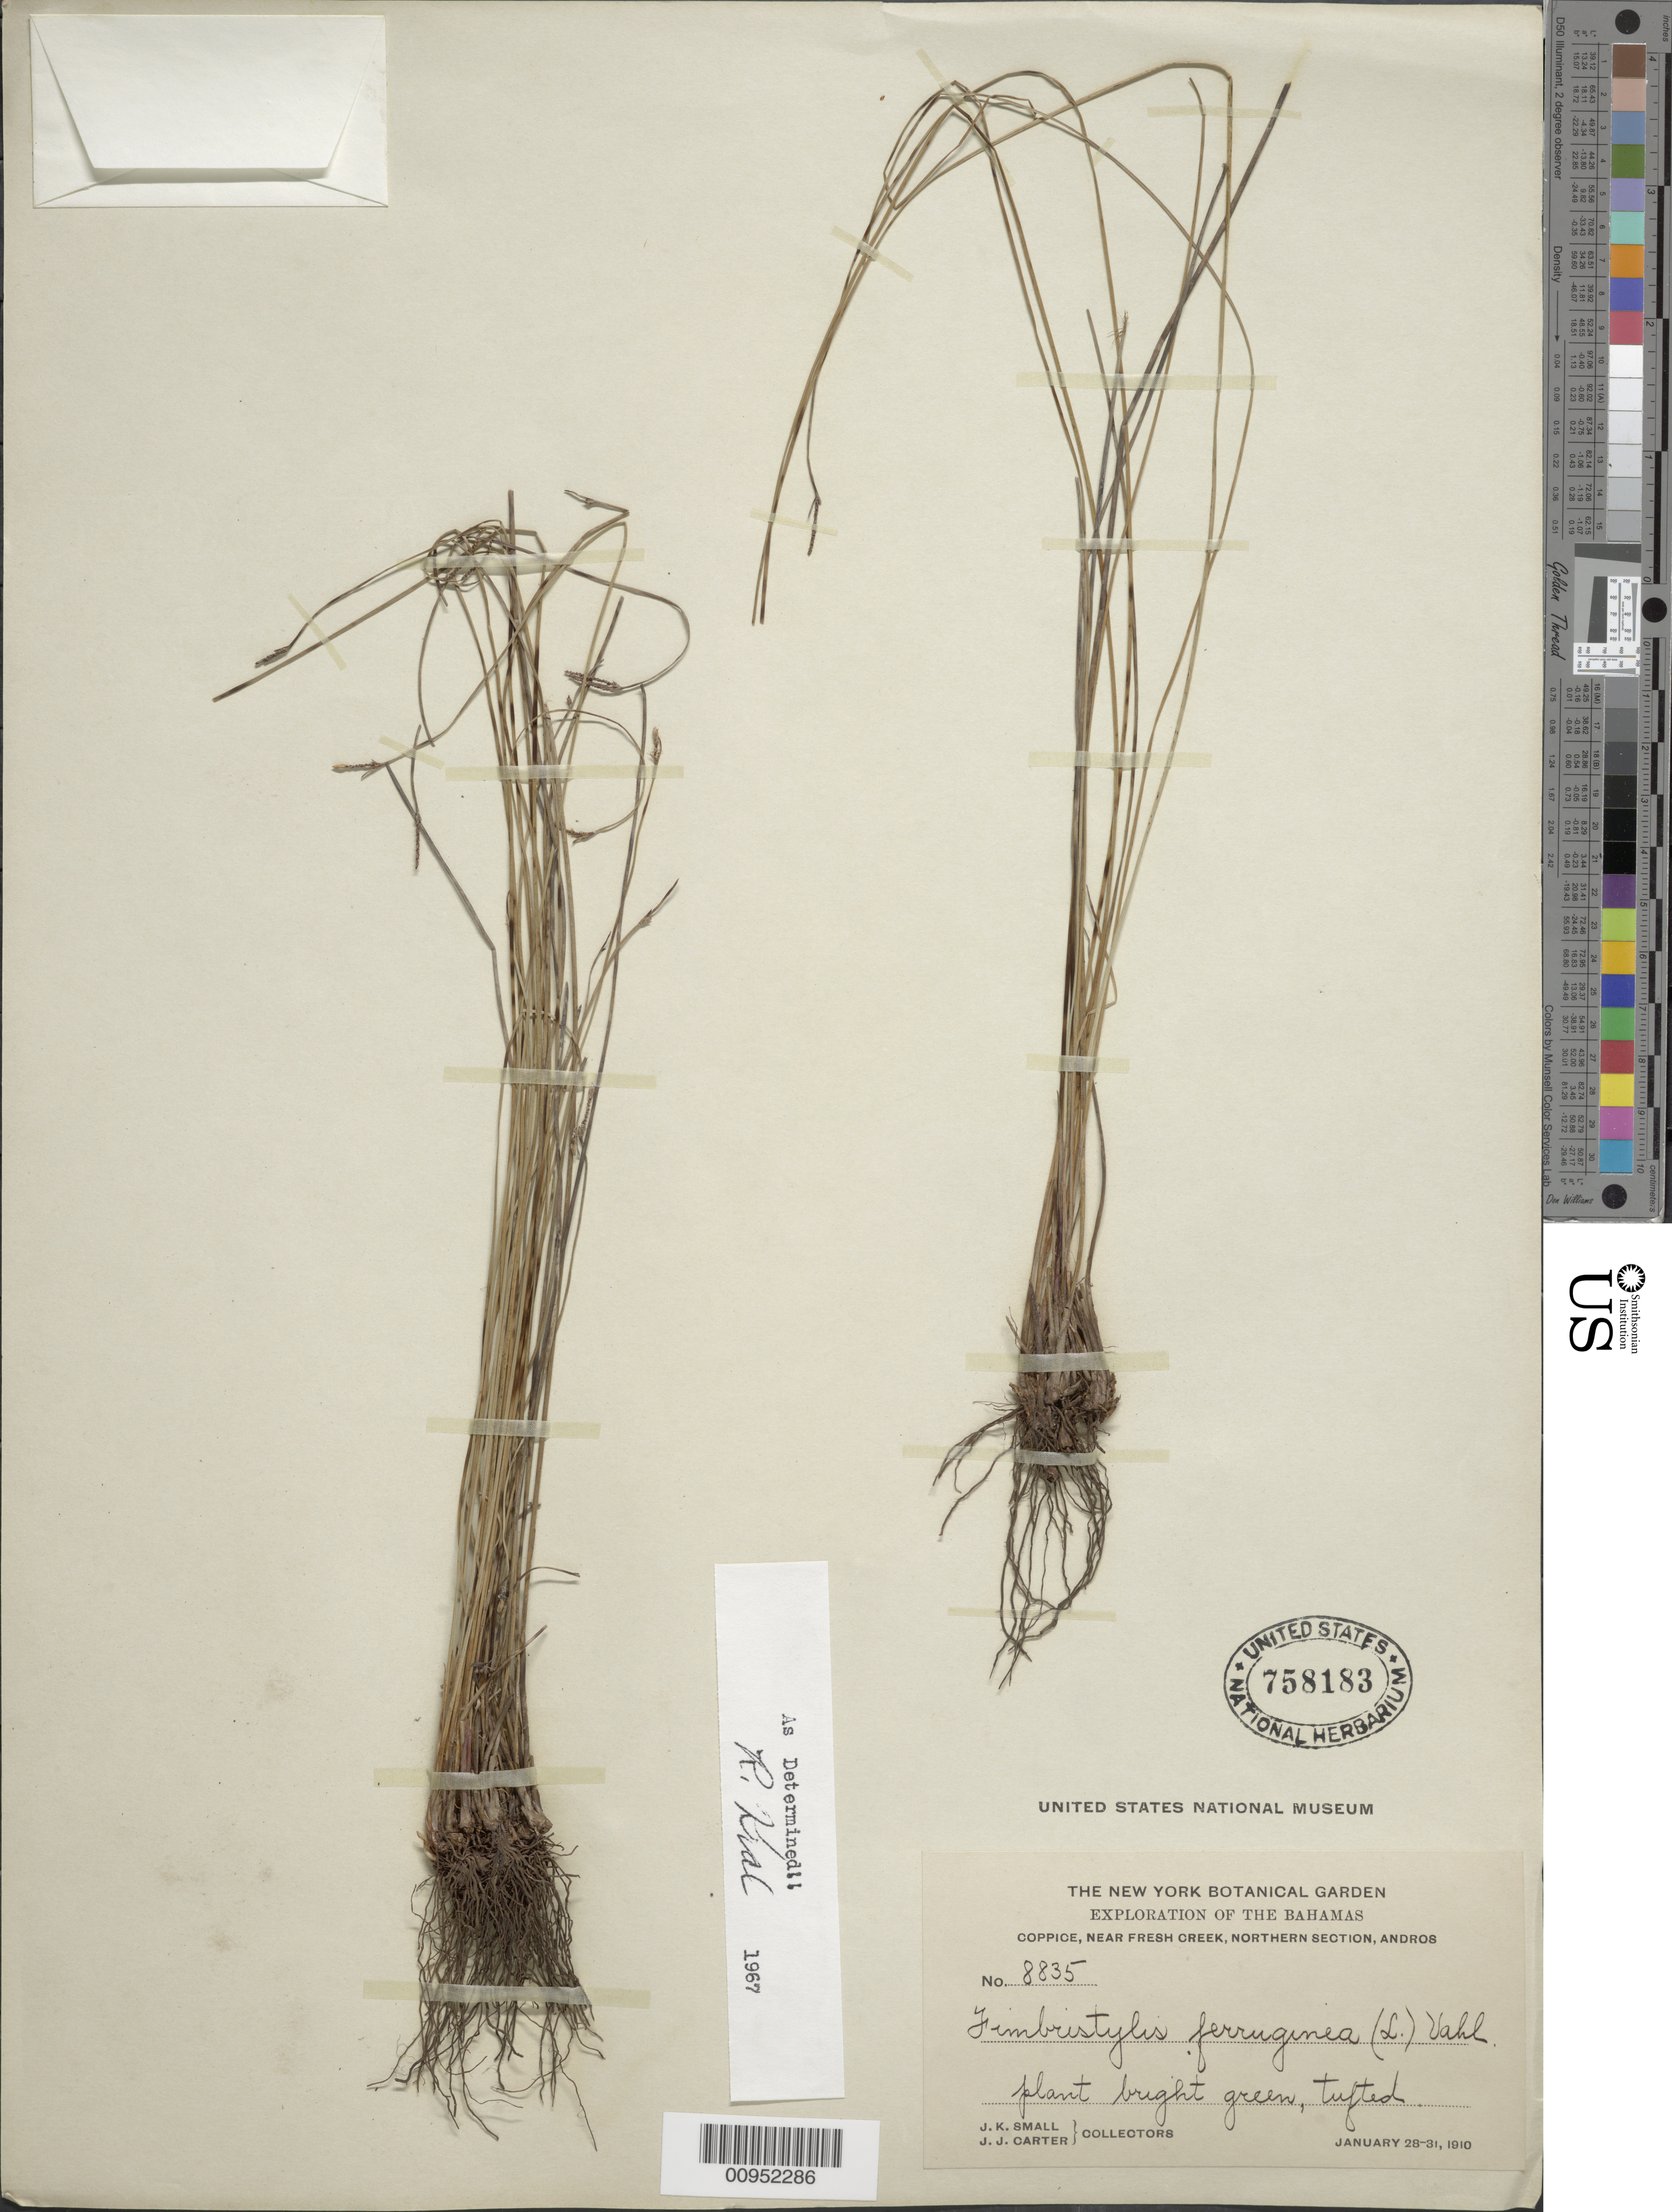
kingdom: Plantae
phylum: Tracheophyta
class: Liliopsida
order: Poales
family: Cyperaceae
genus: Fimbristylis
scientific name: Fimbristylis ferruginea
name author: (L.) Vahl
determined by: Kral, Robert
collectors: J. K. Small & J. J. Carter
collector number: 8835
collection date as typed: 28 Jan 1910 to 31 Jan 1910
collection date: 1910-01-28/1910-01-31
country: Bahamas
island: Andros Island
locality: Near Fresh Creek, northern section, Andros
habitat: Coppice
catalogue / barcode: US 758183